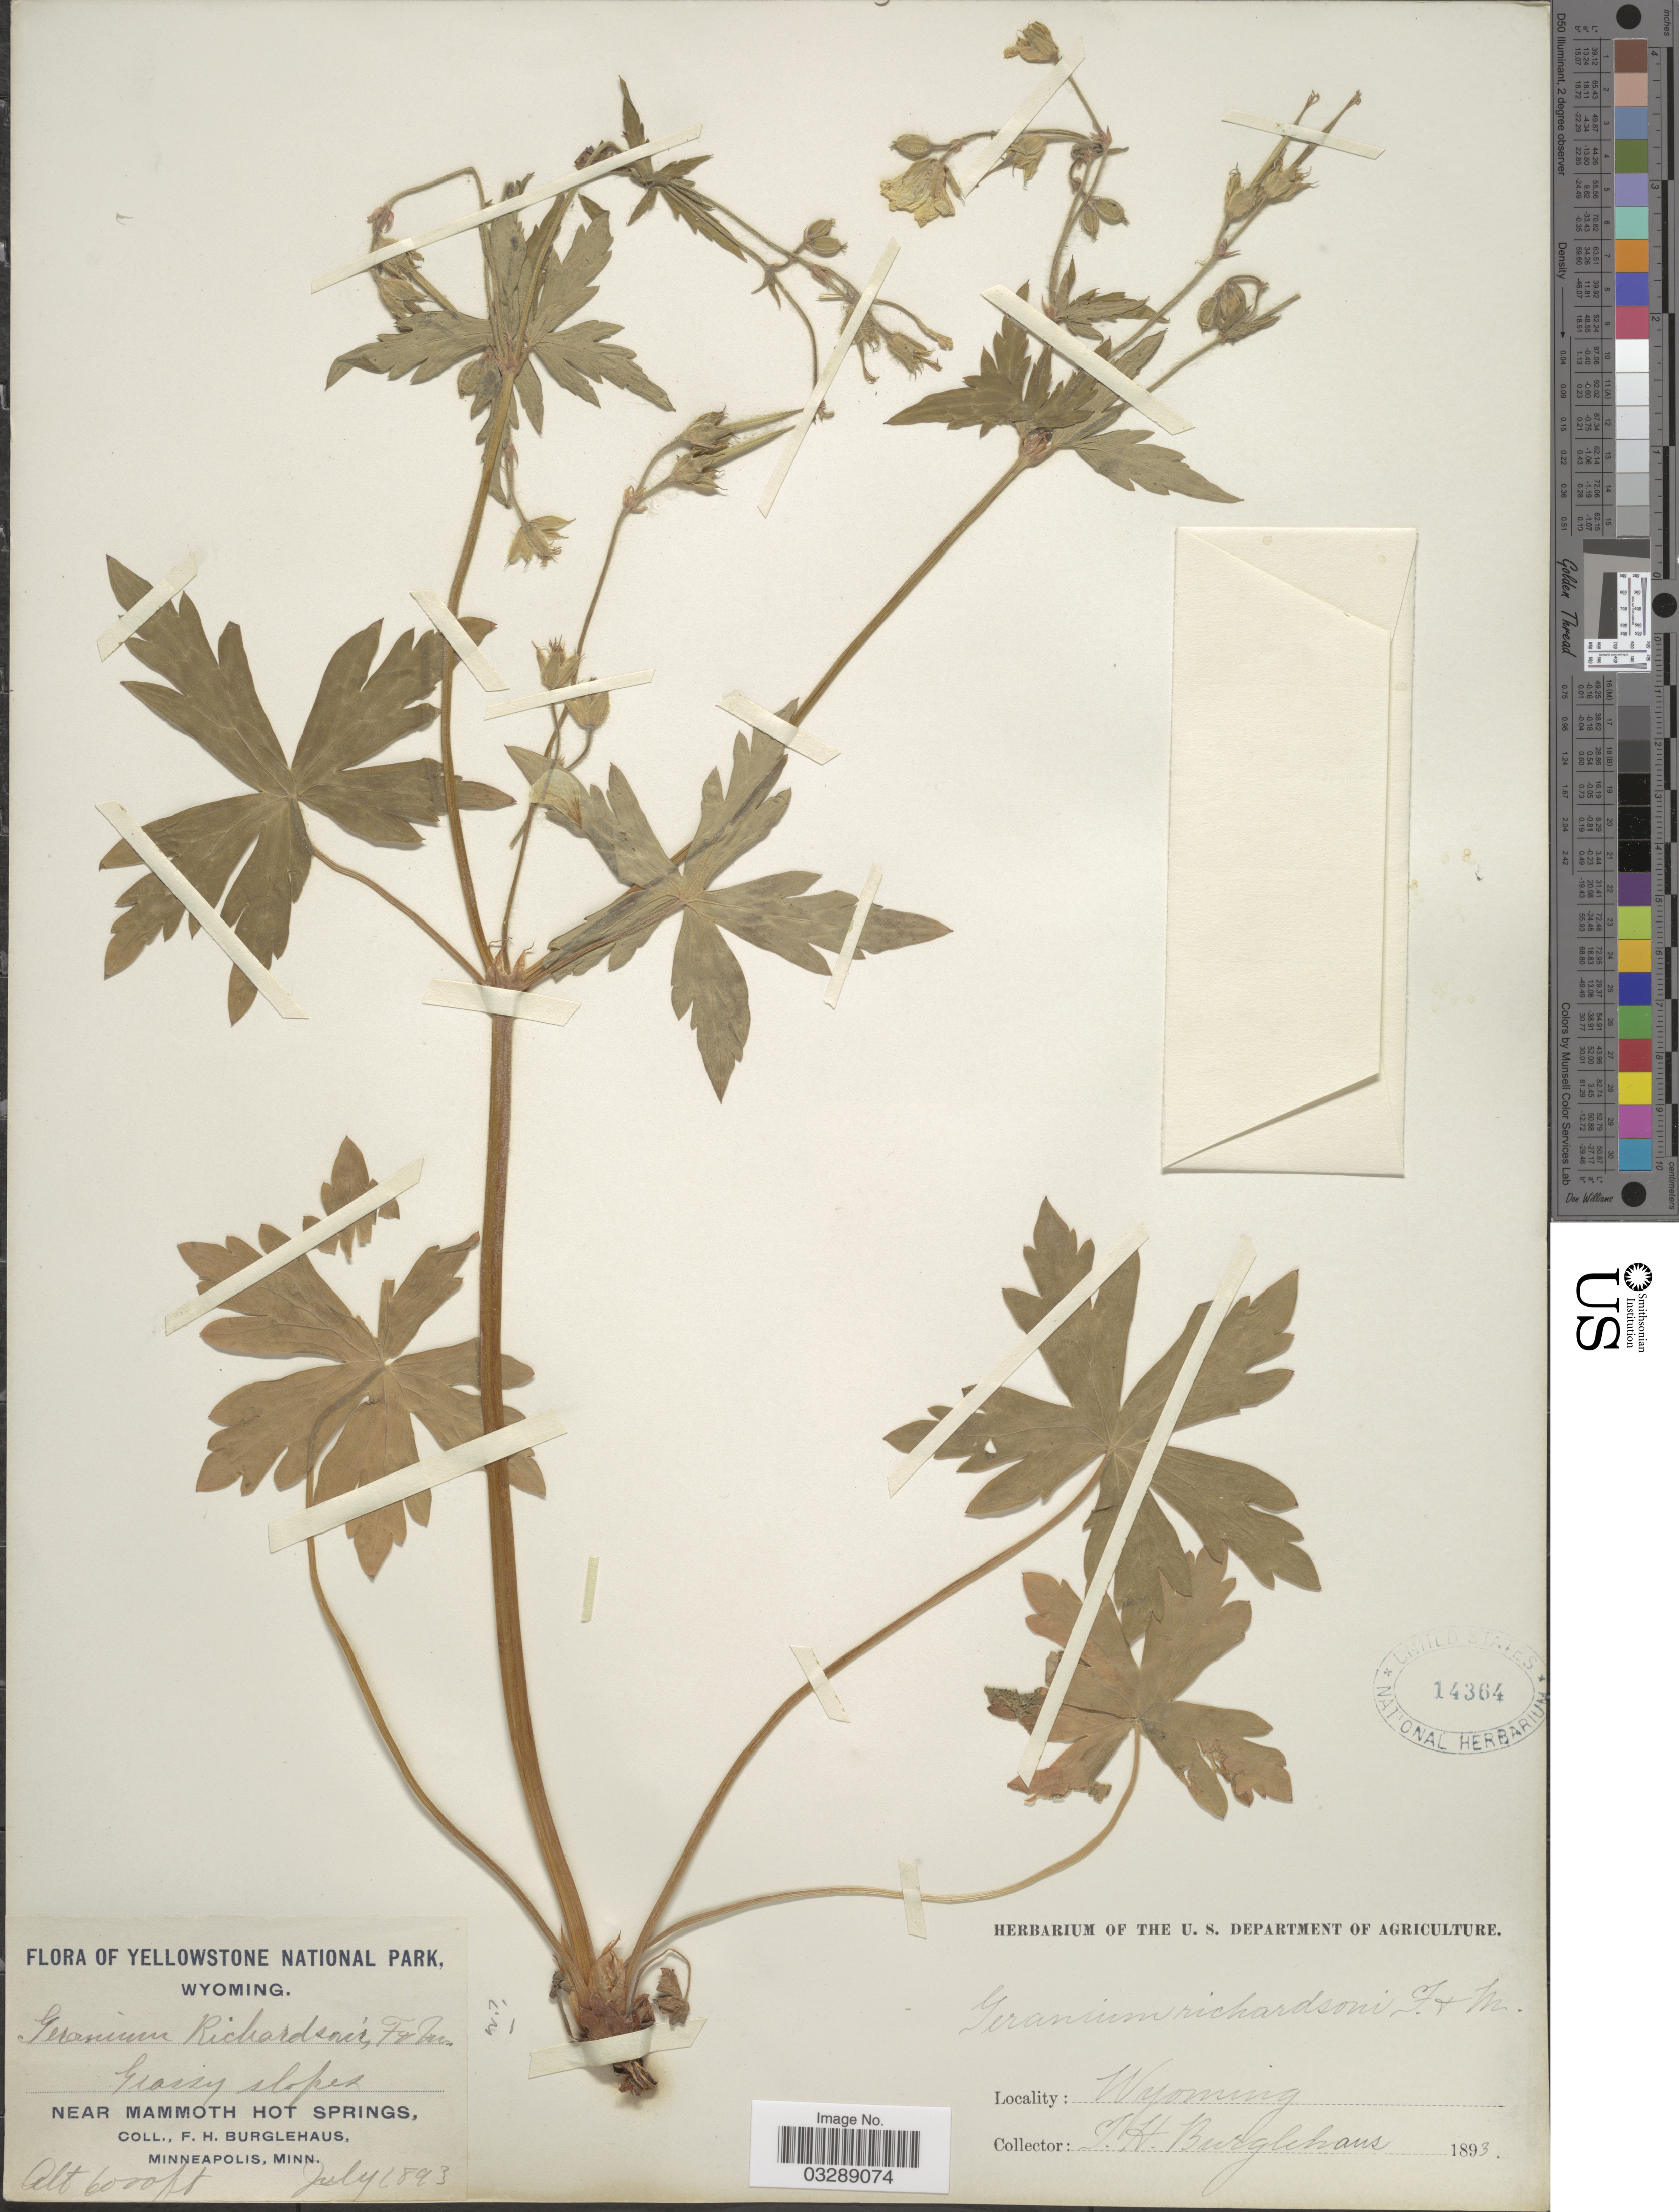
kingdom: Plantae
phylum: Tracheophyta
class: Magnoliopsida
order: Geraniales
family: Geraniaceae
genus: Geranium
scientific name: Geranium richardsonii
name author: Fisch. & Trautv.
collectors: F. Burglehaus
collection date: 1893-07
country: United States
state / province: Wyoming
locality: Yellowstone National Park. Near Mammoth Hot Springs.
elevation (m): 1829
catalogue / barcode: US 14364